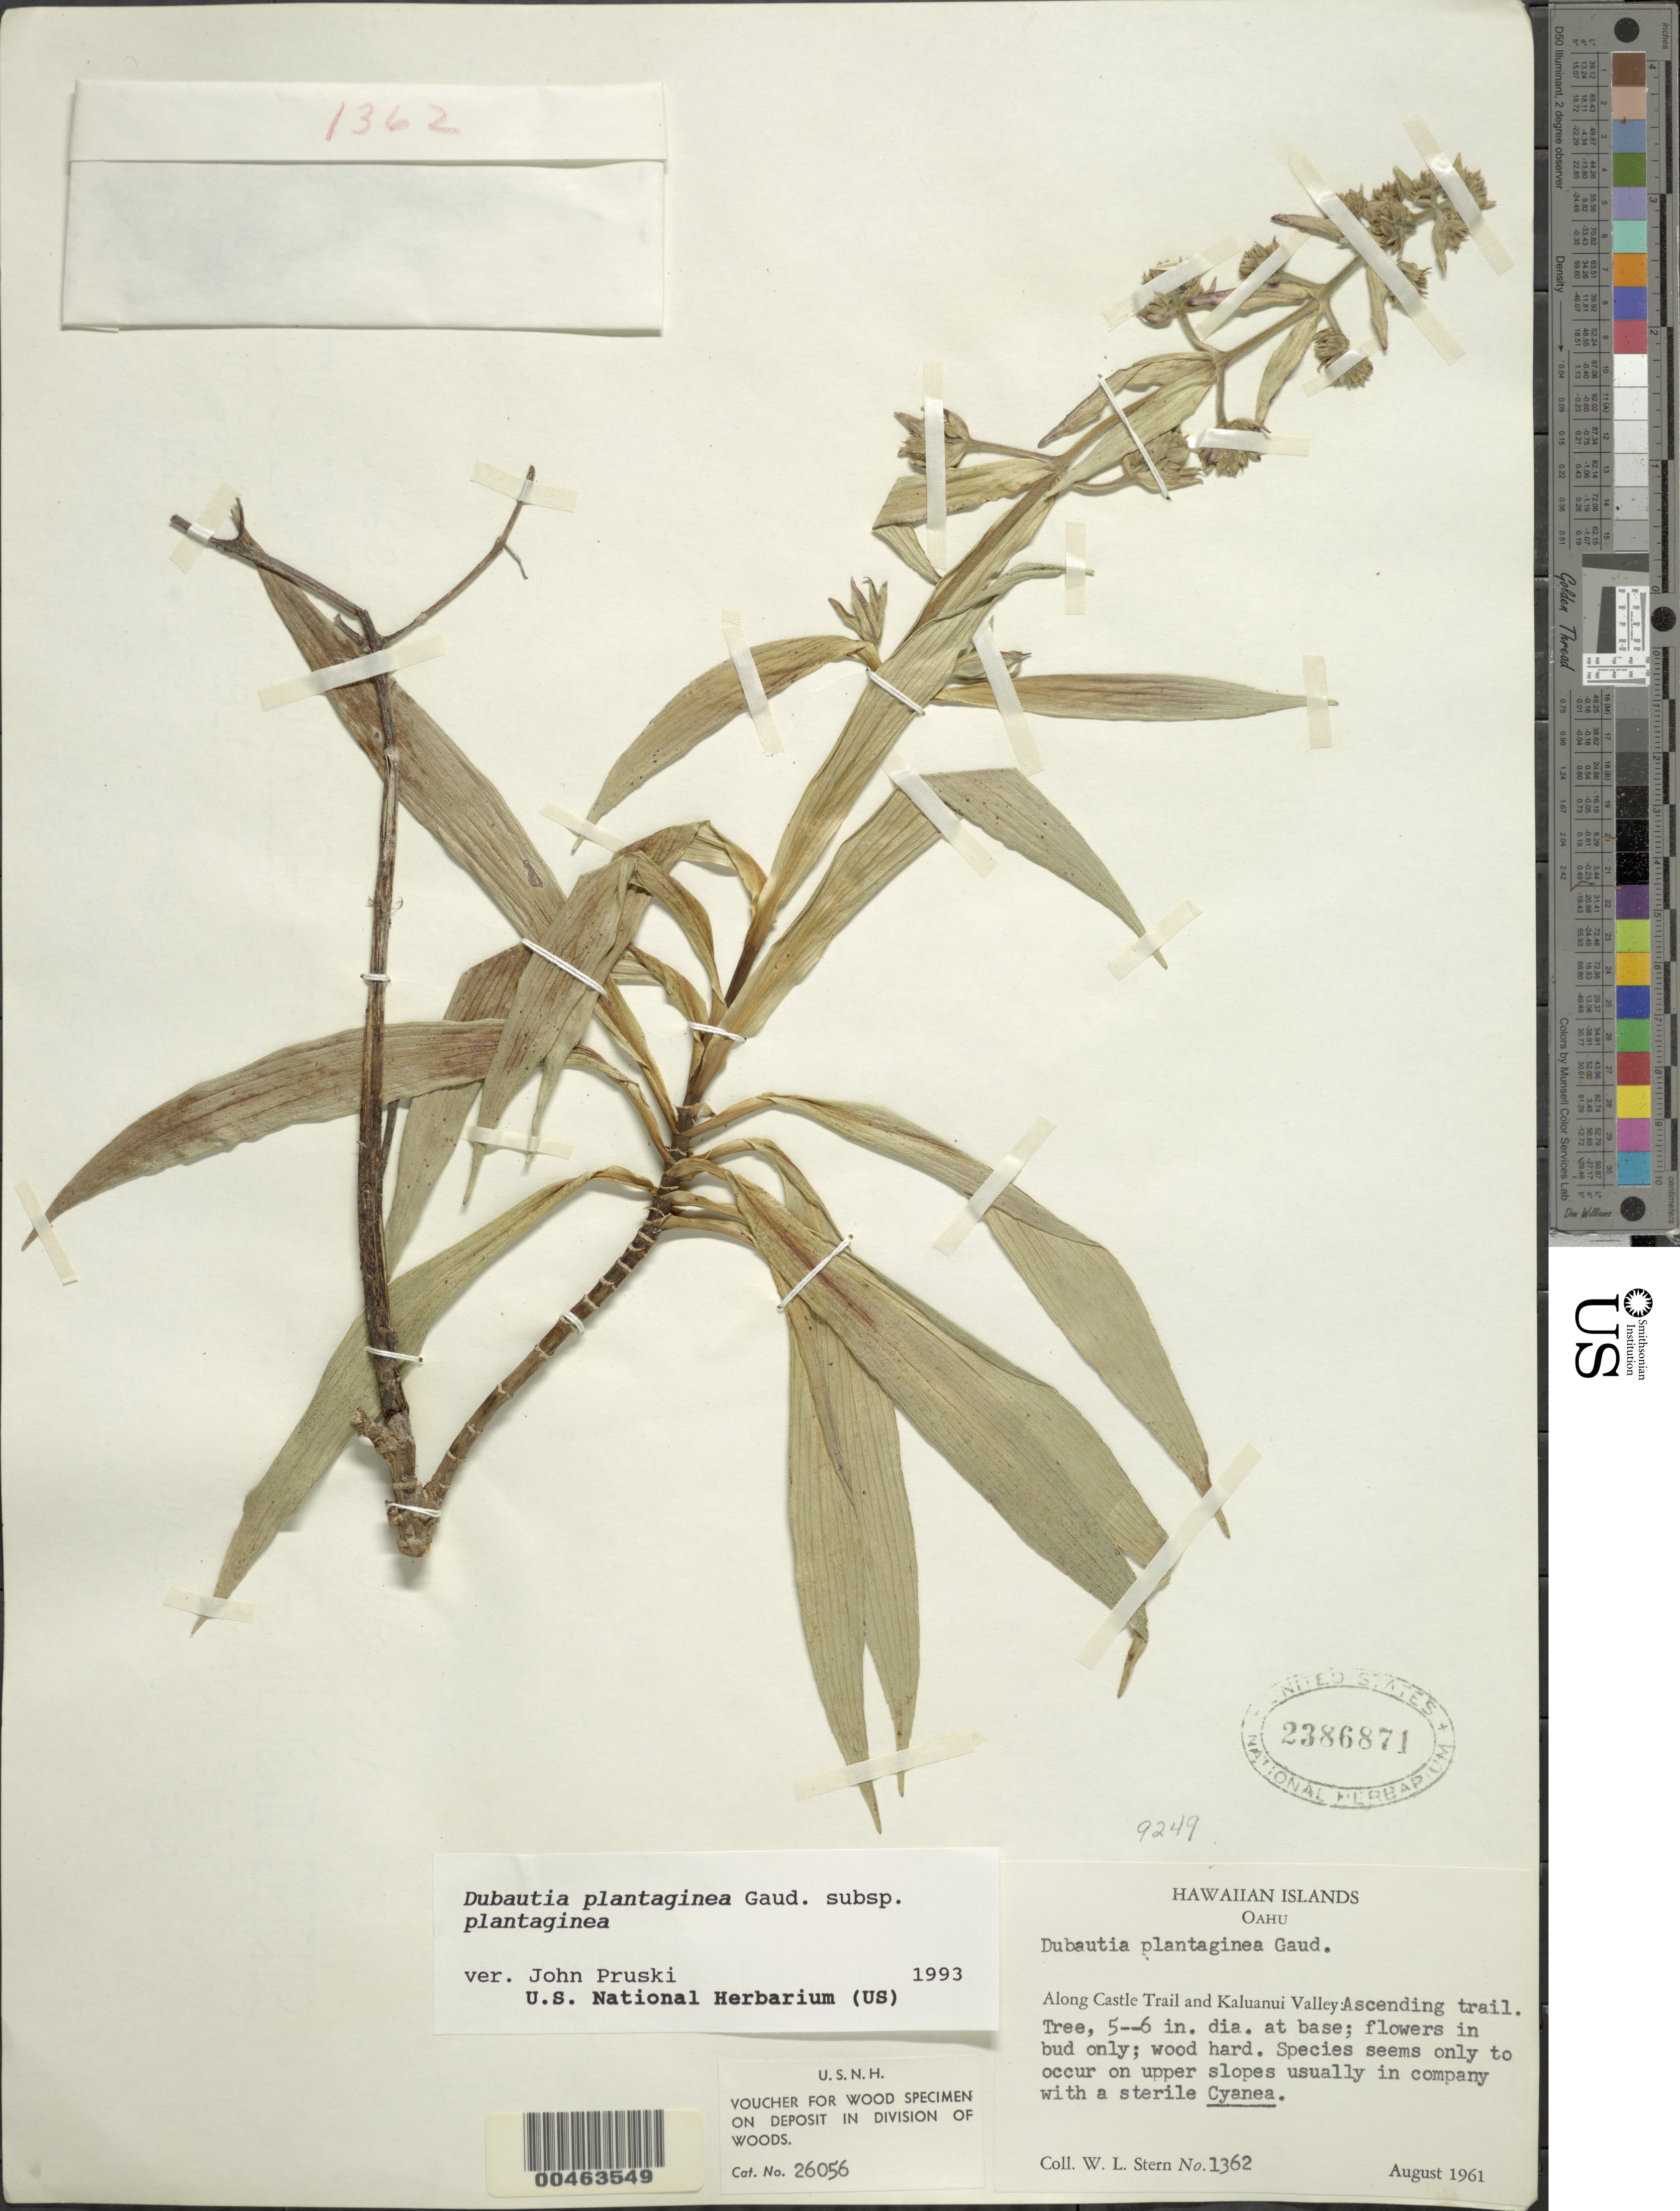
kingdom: Plantae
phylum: Tracheophyta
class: Magnoliopsida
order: Asterales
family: Asteraceae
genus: Dubautia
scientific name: Dubautia plantaginea subsp. plantaginea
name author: Gaudich.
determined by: Pruski, J. F.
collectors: W. L. Stern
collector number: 1362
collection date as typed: Aug 1961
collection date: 1961-08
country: United States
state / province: Hawaii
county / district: Honolulu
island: Oahu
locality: Along Castle Trail and Kaluanui Valley: Ascending trail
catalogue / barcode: US 2386871